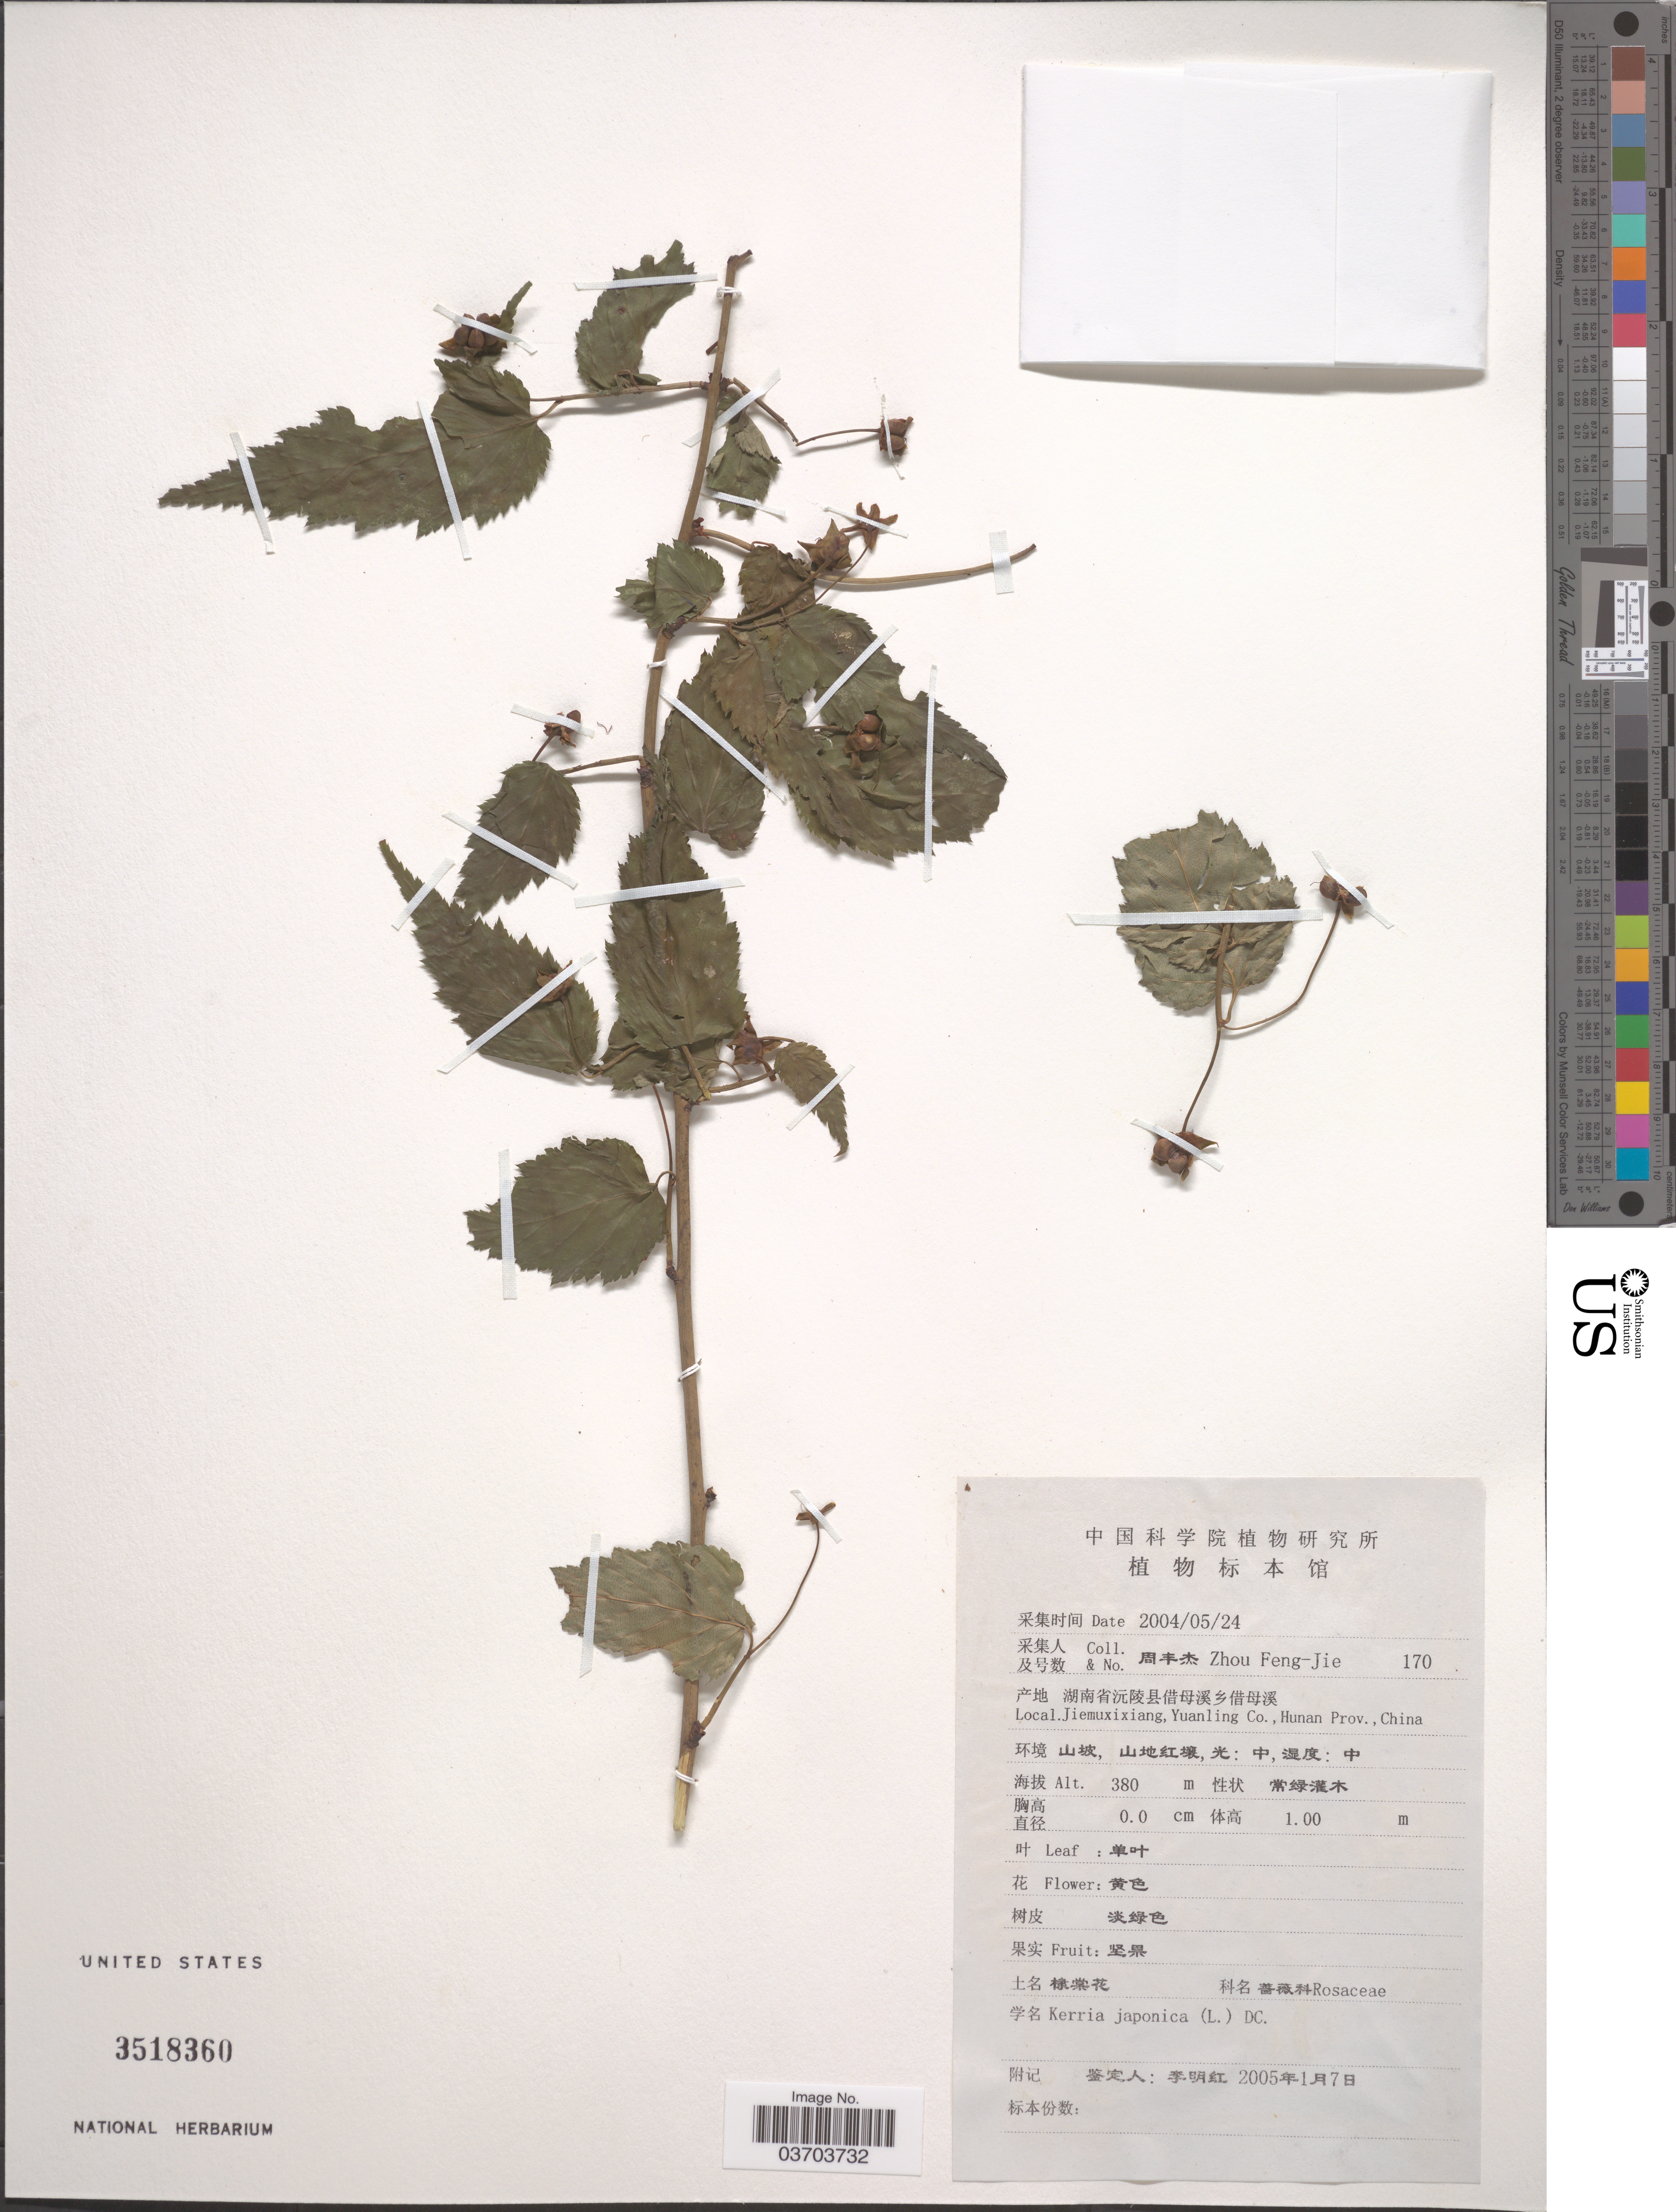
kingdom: Plantae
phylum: Tracheophyta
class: Magnoliopsida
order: Rosales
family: Rosaceae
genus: Kerria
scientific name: Kerria japonica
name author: (L.) DC.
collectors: F. Zhou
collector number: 170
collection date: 2004-05-24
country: China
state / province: Hunan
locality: Jiemuxixiang, Yuanling Co.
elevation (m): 380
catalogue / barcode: US 3518360